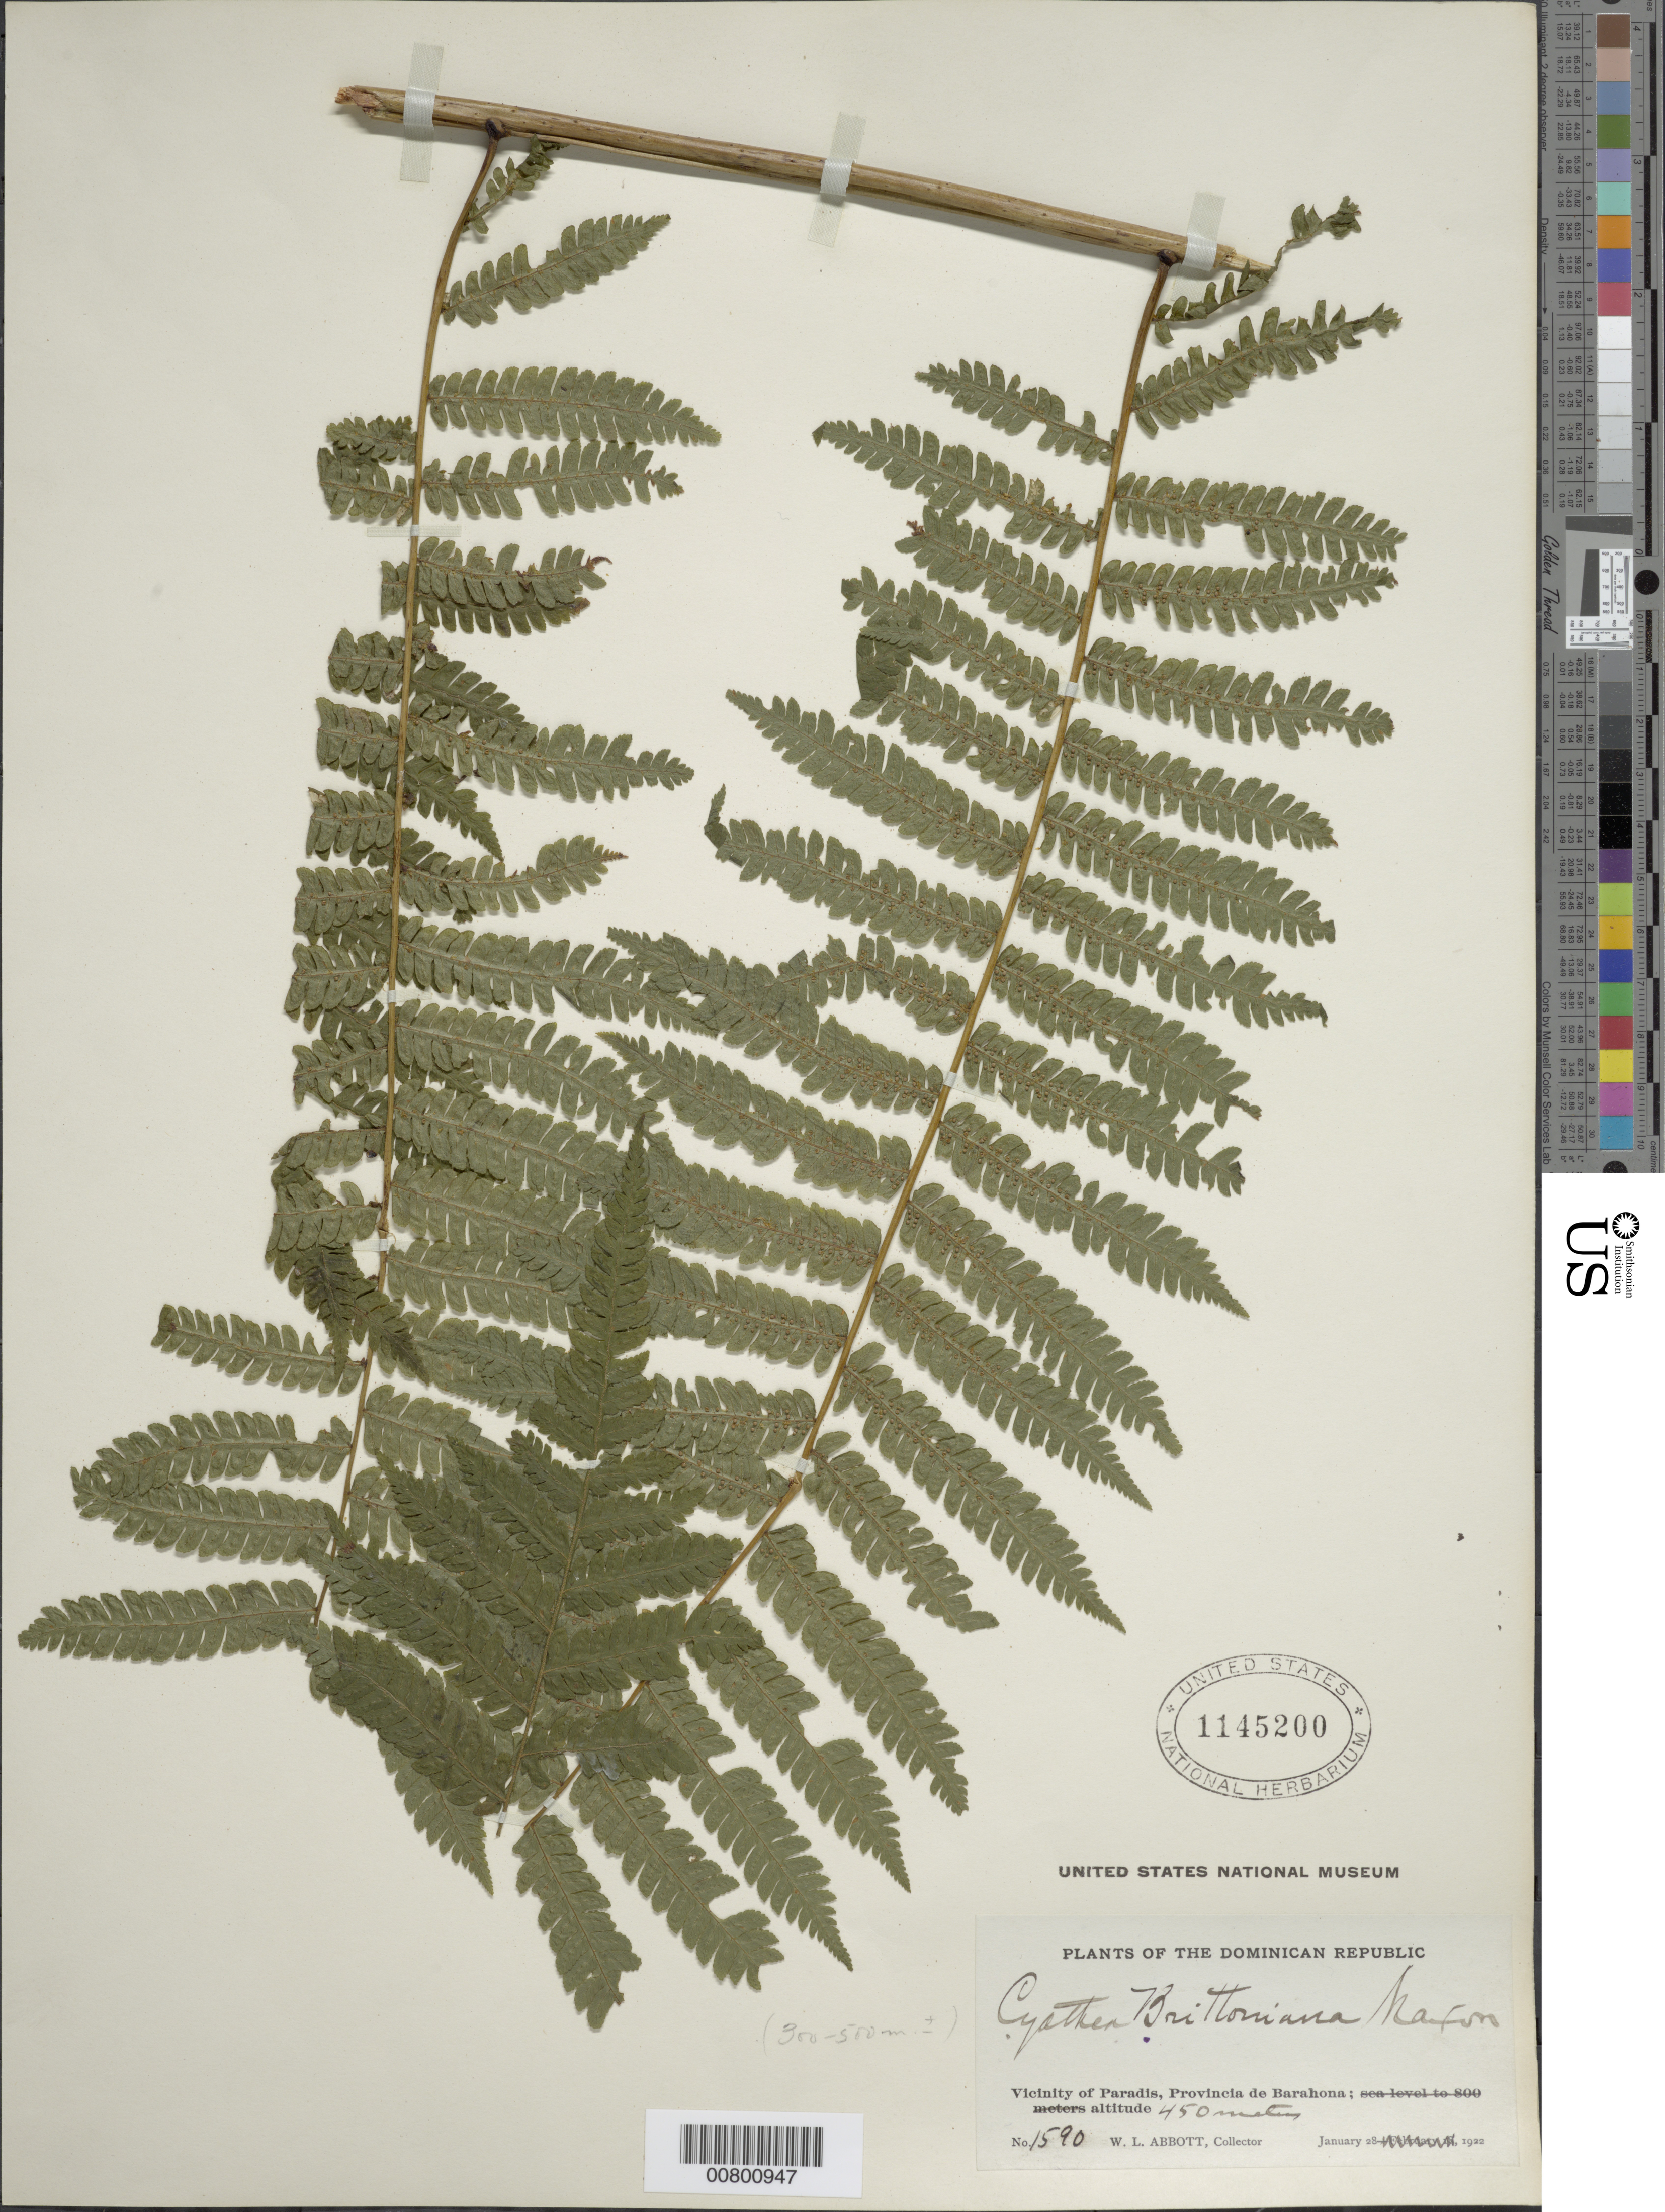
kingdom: Plantae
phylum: Tracheophyta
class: Polypodiopsida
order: Cyatheales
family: Cyatheaceae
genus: Cyathea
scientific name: Cyathea furfuracea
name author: Christ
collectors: W. L. Abbott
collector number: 1590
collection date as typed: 28 Jan 1922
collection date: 1922-01-28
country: Dominican Republic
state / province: Barahona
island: Hispaniola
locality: Paradis vicinity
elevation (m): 450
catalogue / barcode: US 1145200